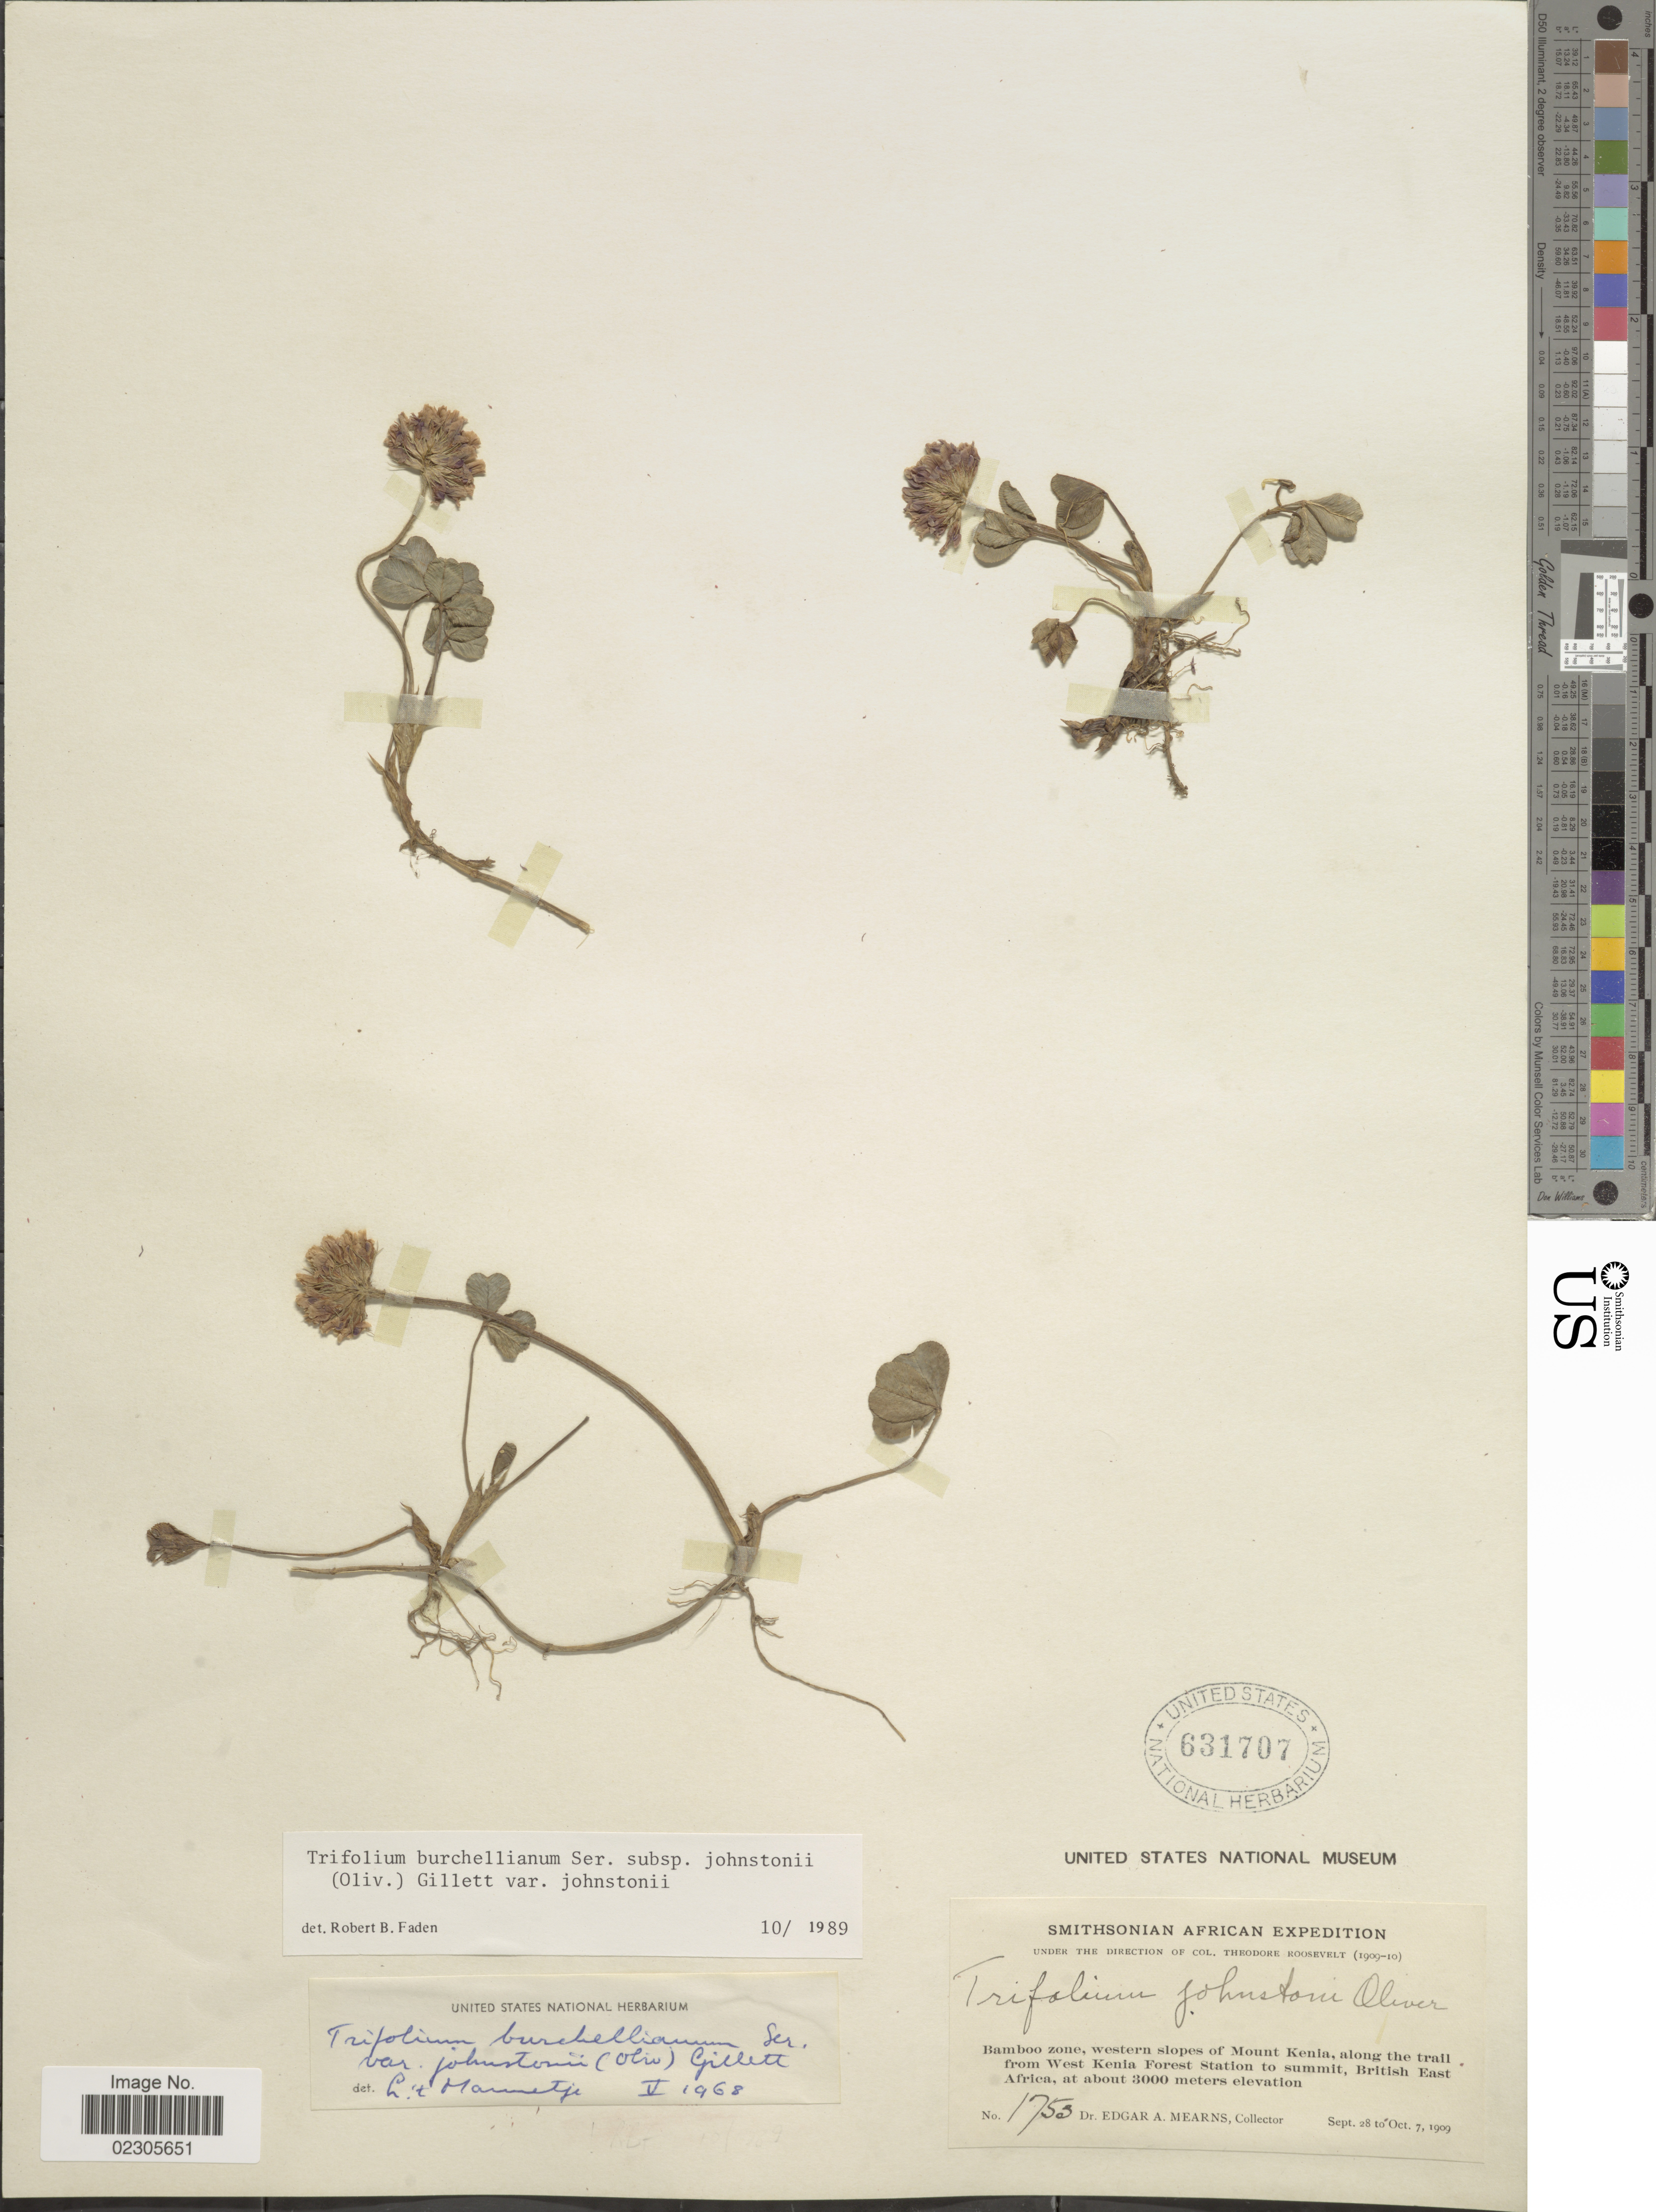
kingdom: Plantae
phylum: Tracheophyta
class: Magnoliopsida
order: Fabales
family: Fabaceae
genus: Trifolium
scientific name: Trifolium burchellianum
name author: Ser.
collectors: E. A. Mearns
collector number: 1753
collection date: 1909-09-28/1909-10-07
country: Kenya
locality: Bamboo zone, western slopes of Mount Kenia, along trail from West Kenia Forest Station to summit, British East Africa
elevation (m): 3000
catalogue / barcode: US 631707